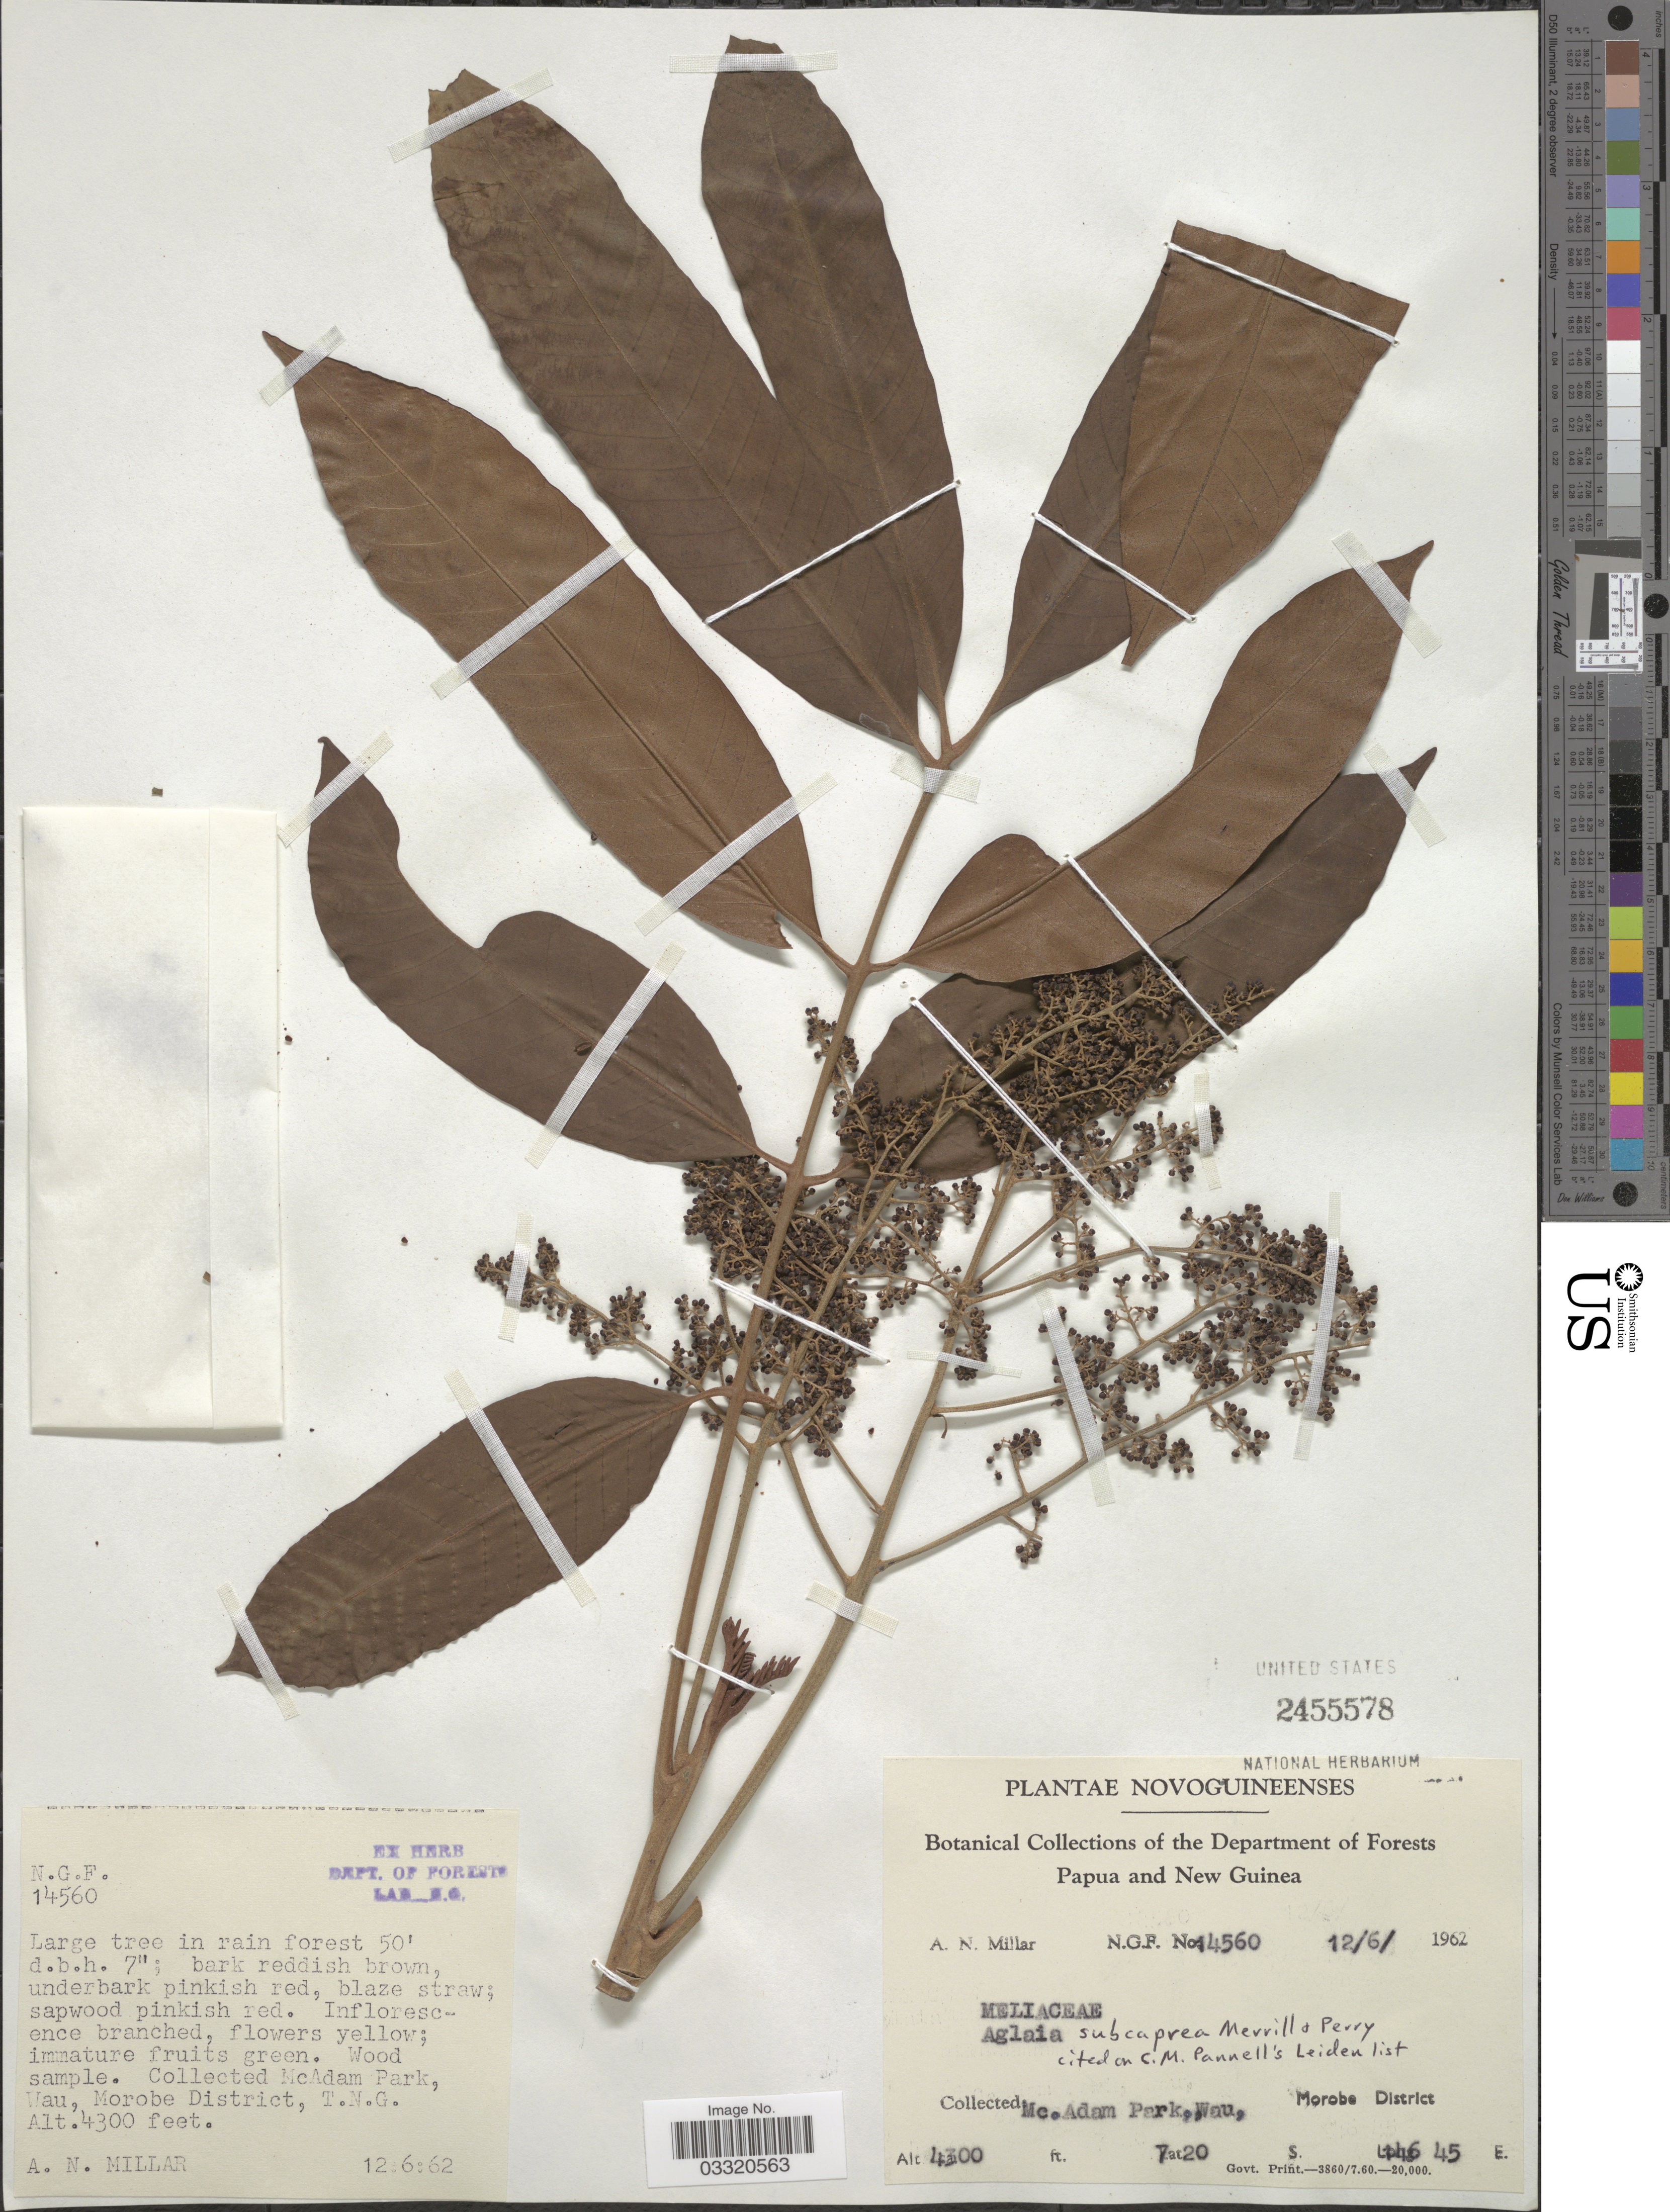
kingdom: Plantae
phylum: Tracheophyta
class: Magnoliopsida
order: Sapindales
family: Meliaceae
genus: Aglaia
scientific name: Aglaia subcuprea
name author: Merr. & L.M. Perry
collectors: A. Millar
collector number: NGF 14560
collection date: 1962-06-12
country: Papua New Guinea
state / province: Morobe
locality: Novoguineenses. Mc. Adam park, Wau, Morobe District, T.N.G.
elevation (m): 1311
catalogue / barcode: US 2455578